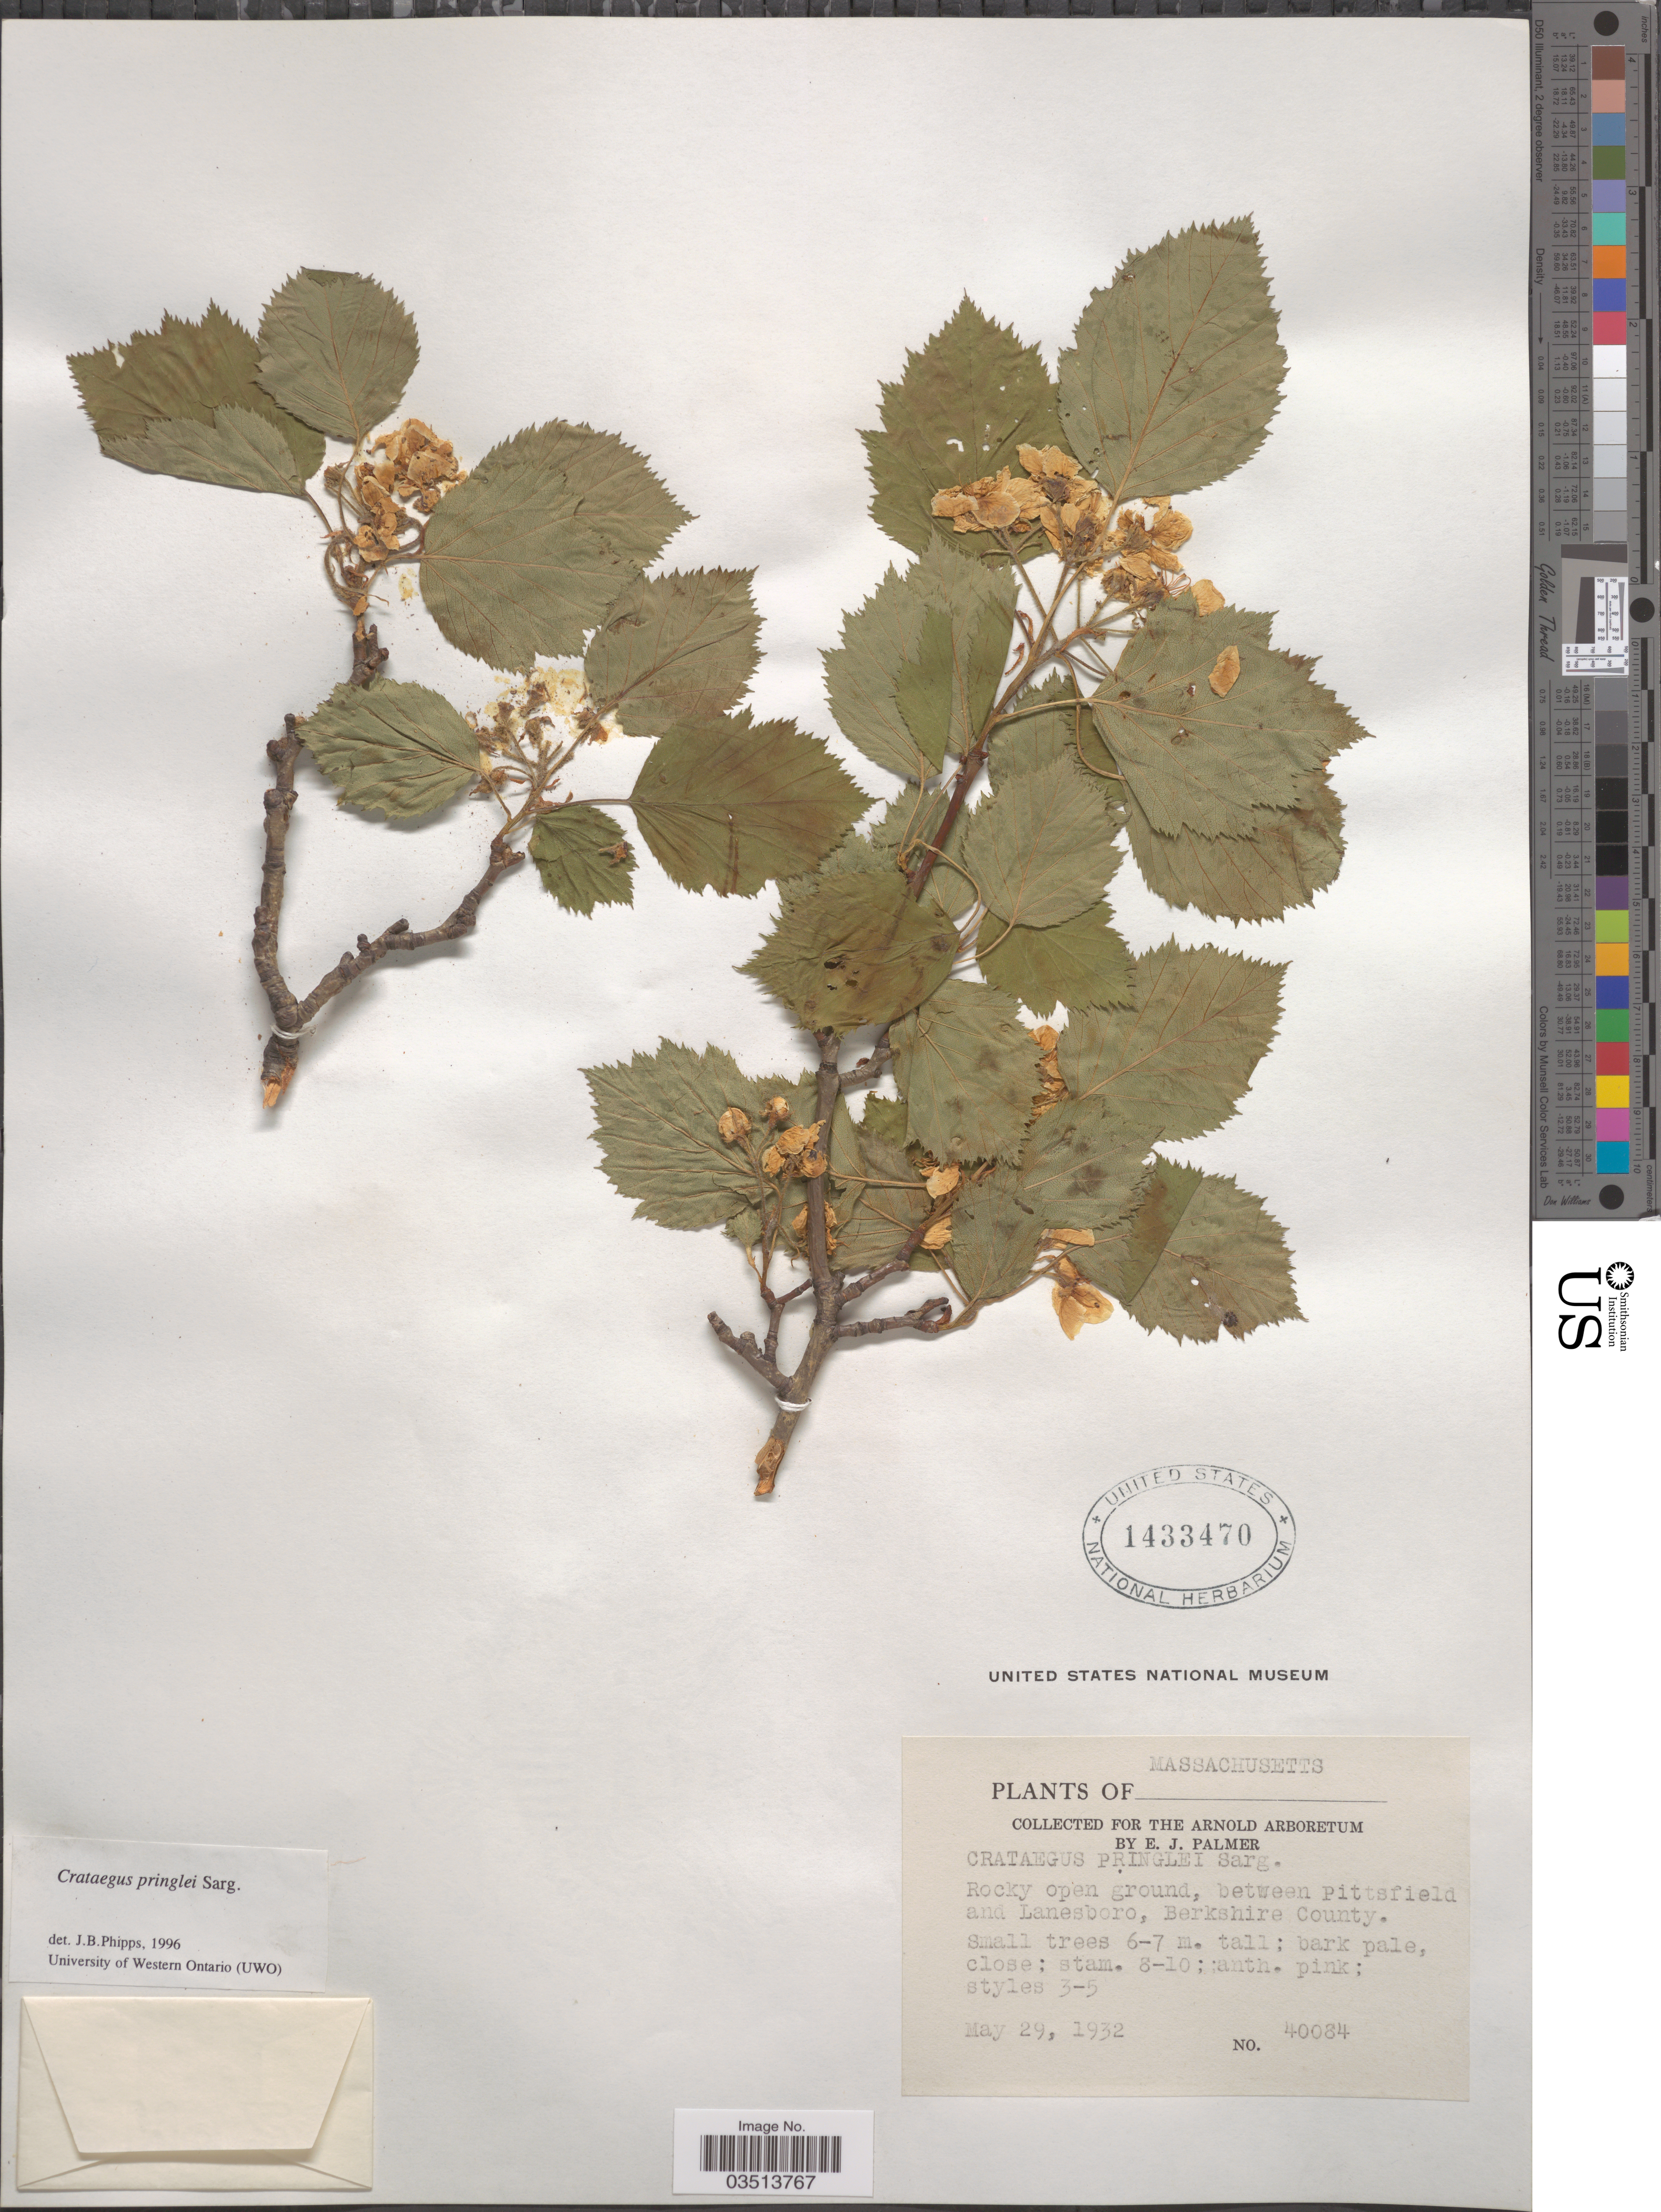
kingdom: Plantae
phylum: Tracheophyta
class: Magnoliopsida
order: Rosales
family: Rosaceae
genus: Crataegus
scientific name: Crataegus coccinea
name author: Ashe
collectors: E. J. Palmer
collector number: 40084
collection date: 1932-05-29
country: United States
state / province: Massachusetts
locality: Between Pittsfield and Lanesboro, Berkshire County.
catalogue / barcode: US 1433470